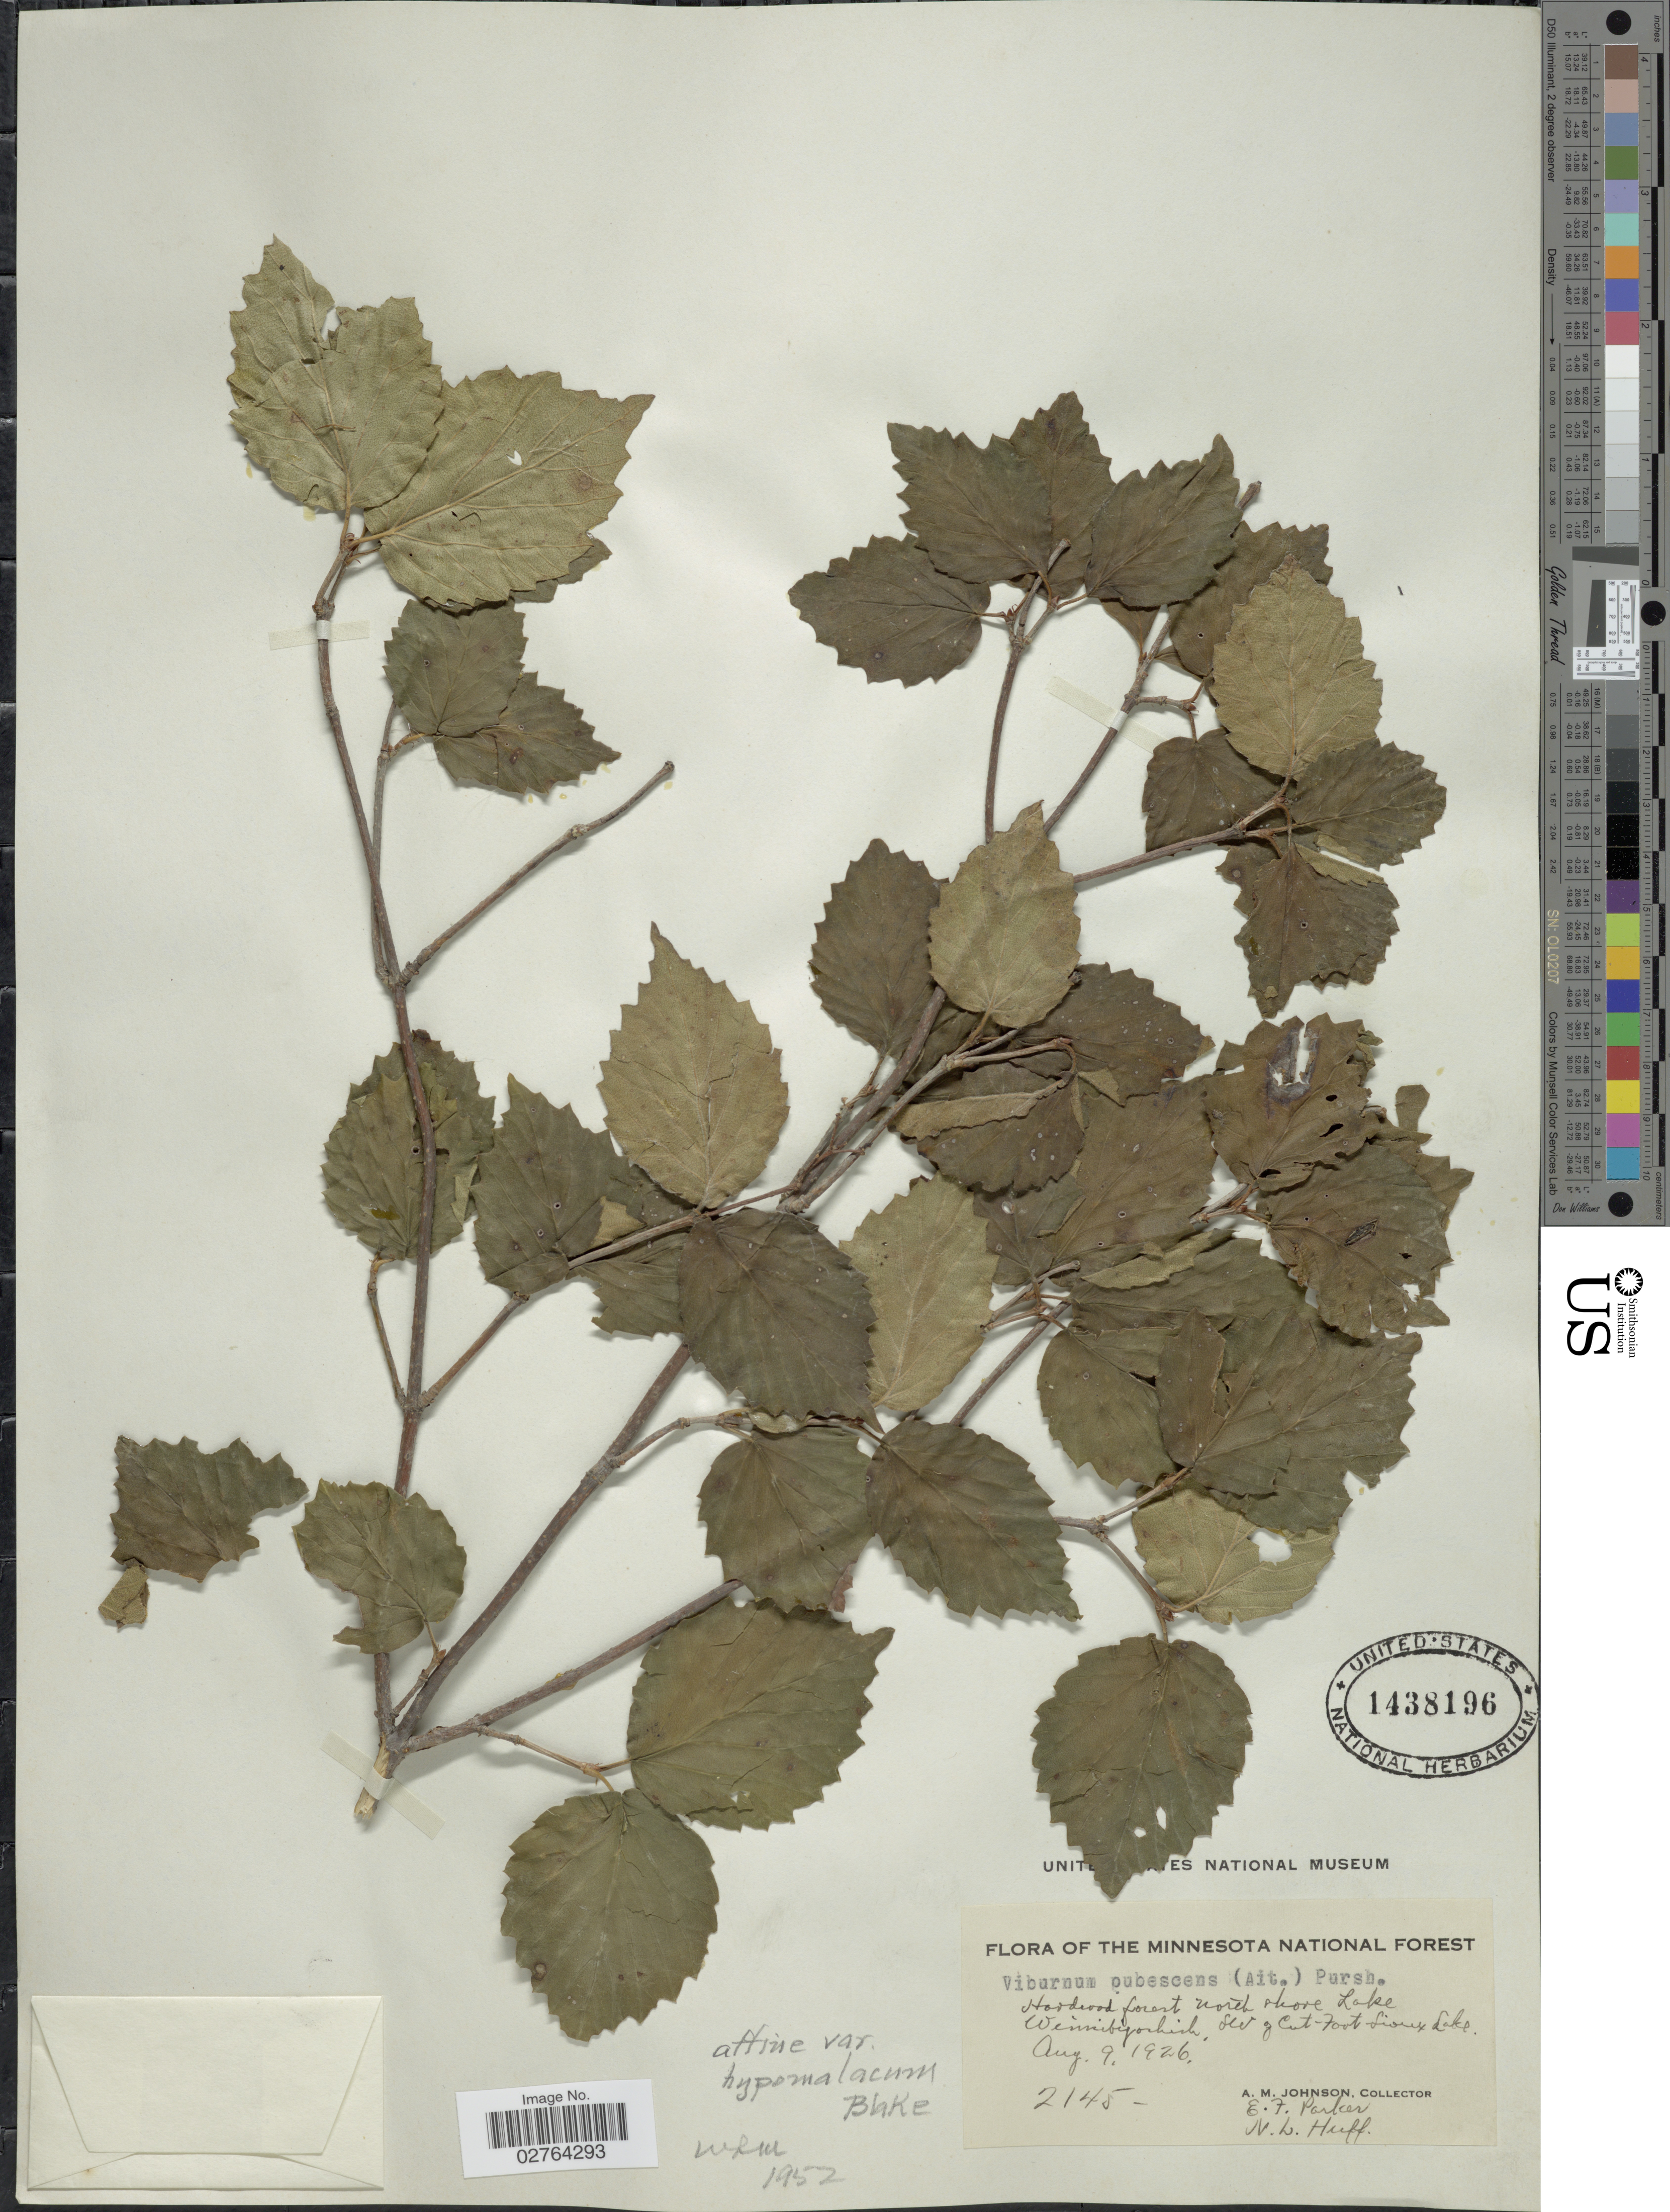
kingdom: Plantae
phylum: Tracheophyta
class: Magnoliopsida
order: Dipsacales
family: Viburnaceae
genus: Viburnum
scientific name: Viburnum rafinesqueanum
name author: Schult.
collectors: A. M. Johnson, E. Parker & N. Huff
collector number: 2145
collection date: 1926-08-09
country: United States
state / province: Minnesota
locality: Hardwood forest north shore Lake Winnibigoshish.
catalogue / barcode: US 1438196